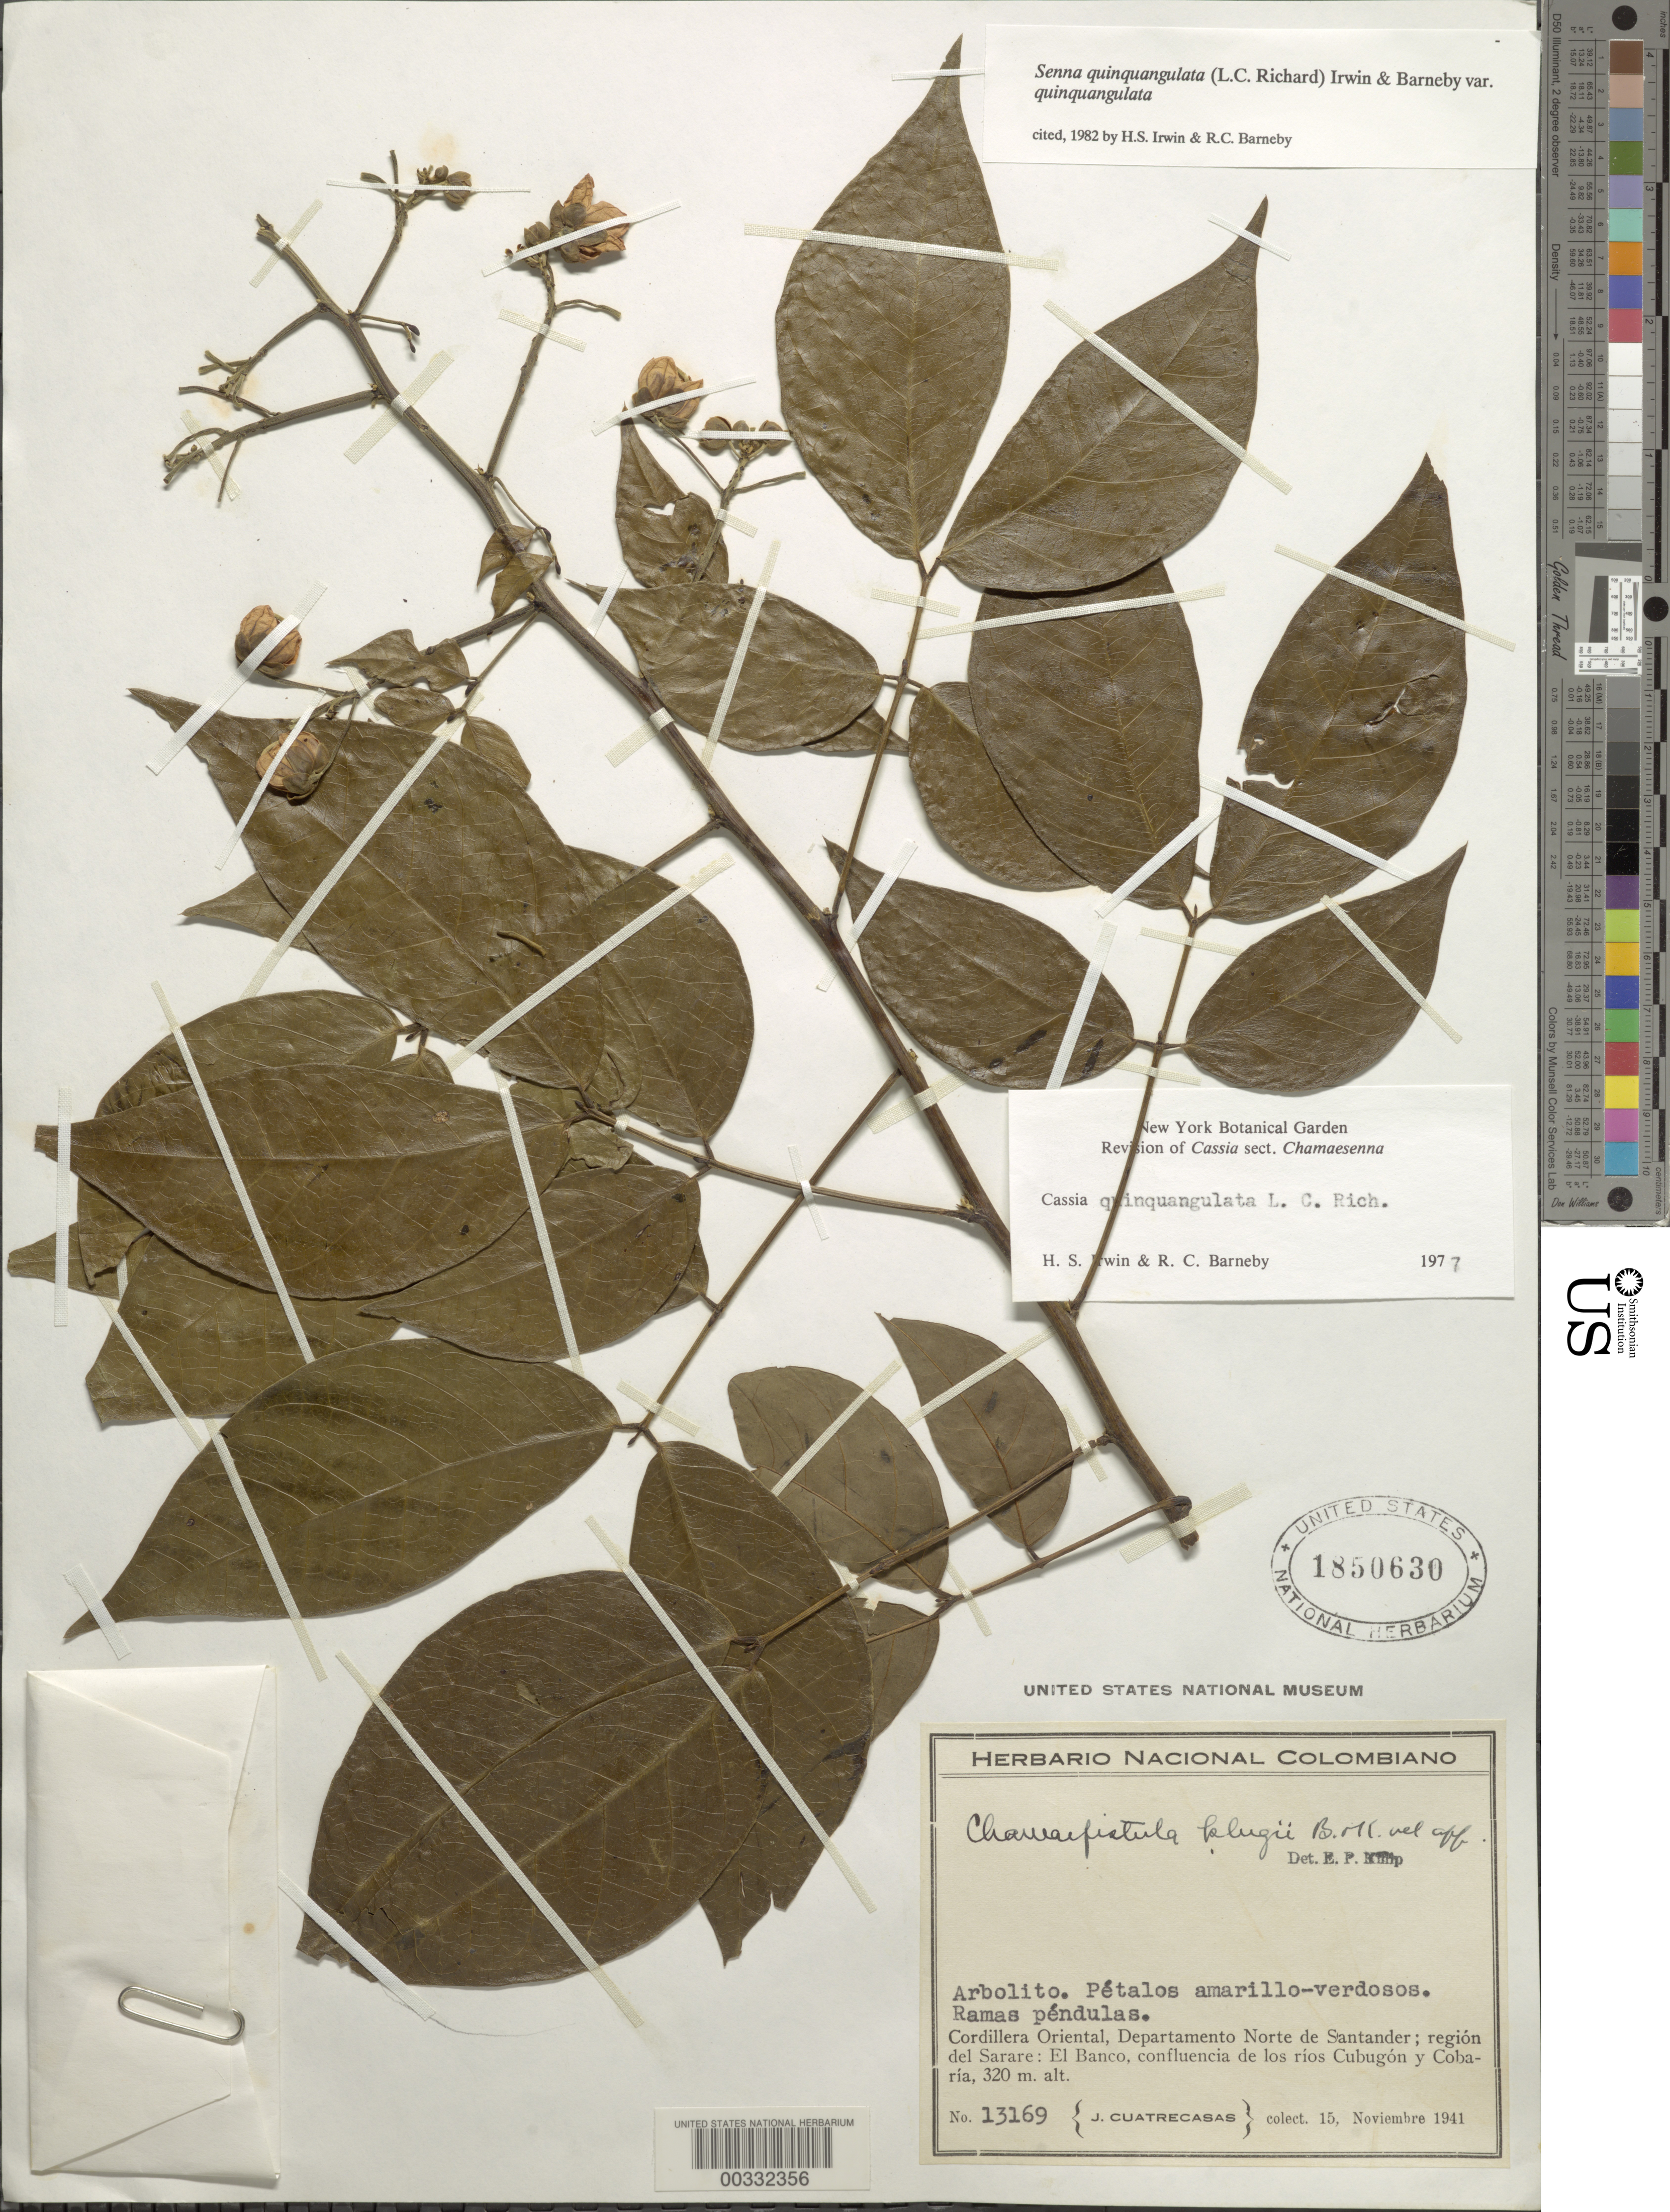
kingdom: Plantae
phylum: Tracheophyta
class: Magnoliopsida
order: Fabales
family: Fabaceae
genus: Senna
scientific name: Senna quinquangulata var. quinquangulata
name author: H.S. Irwin & Barneby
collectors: J. Cuatrecasas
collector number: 13169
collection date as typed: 15 Nov 1941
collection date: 1941-11-15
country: Colombia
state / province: Norte de Santander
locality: Cordillera Oriental; region del Sarare; el Banco, confluence of Rios Cubugon and Cobaria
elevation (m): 320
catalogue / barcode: US 1850630